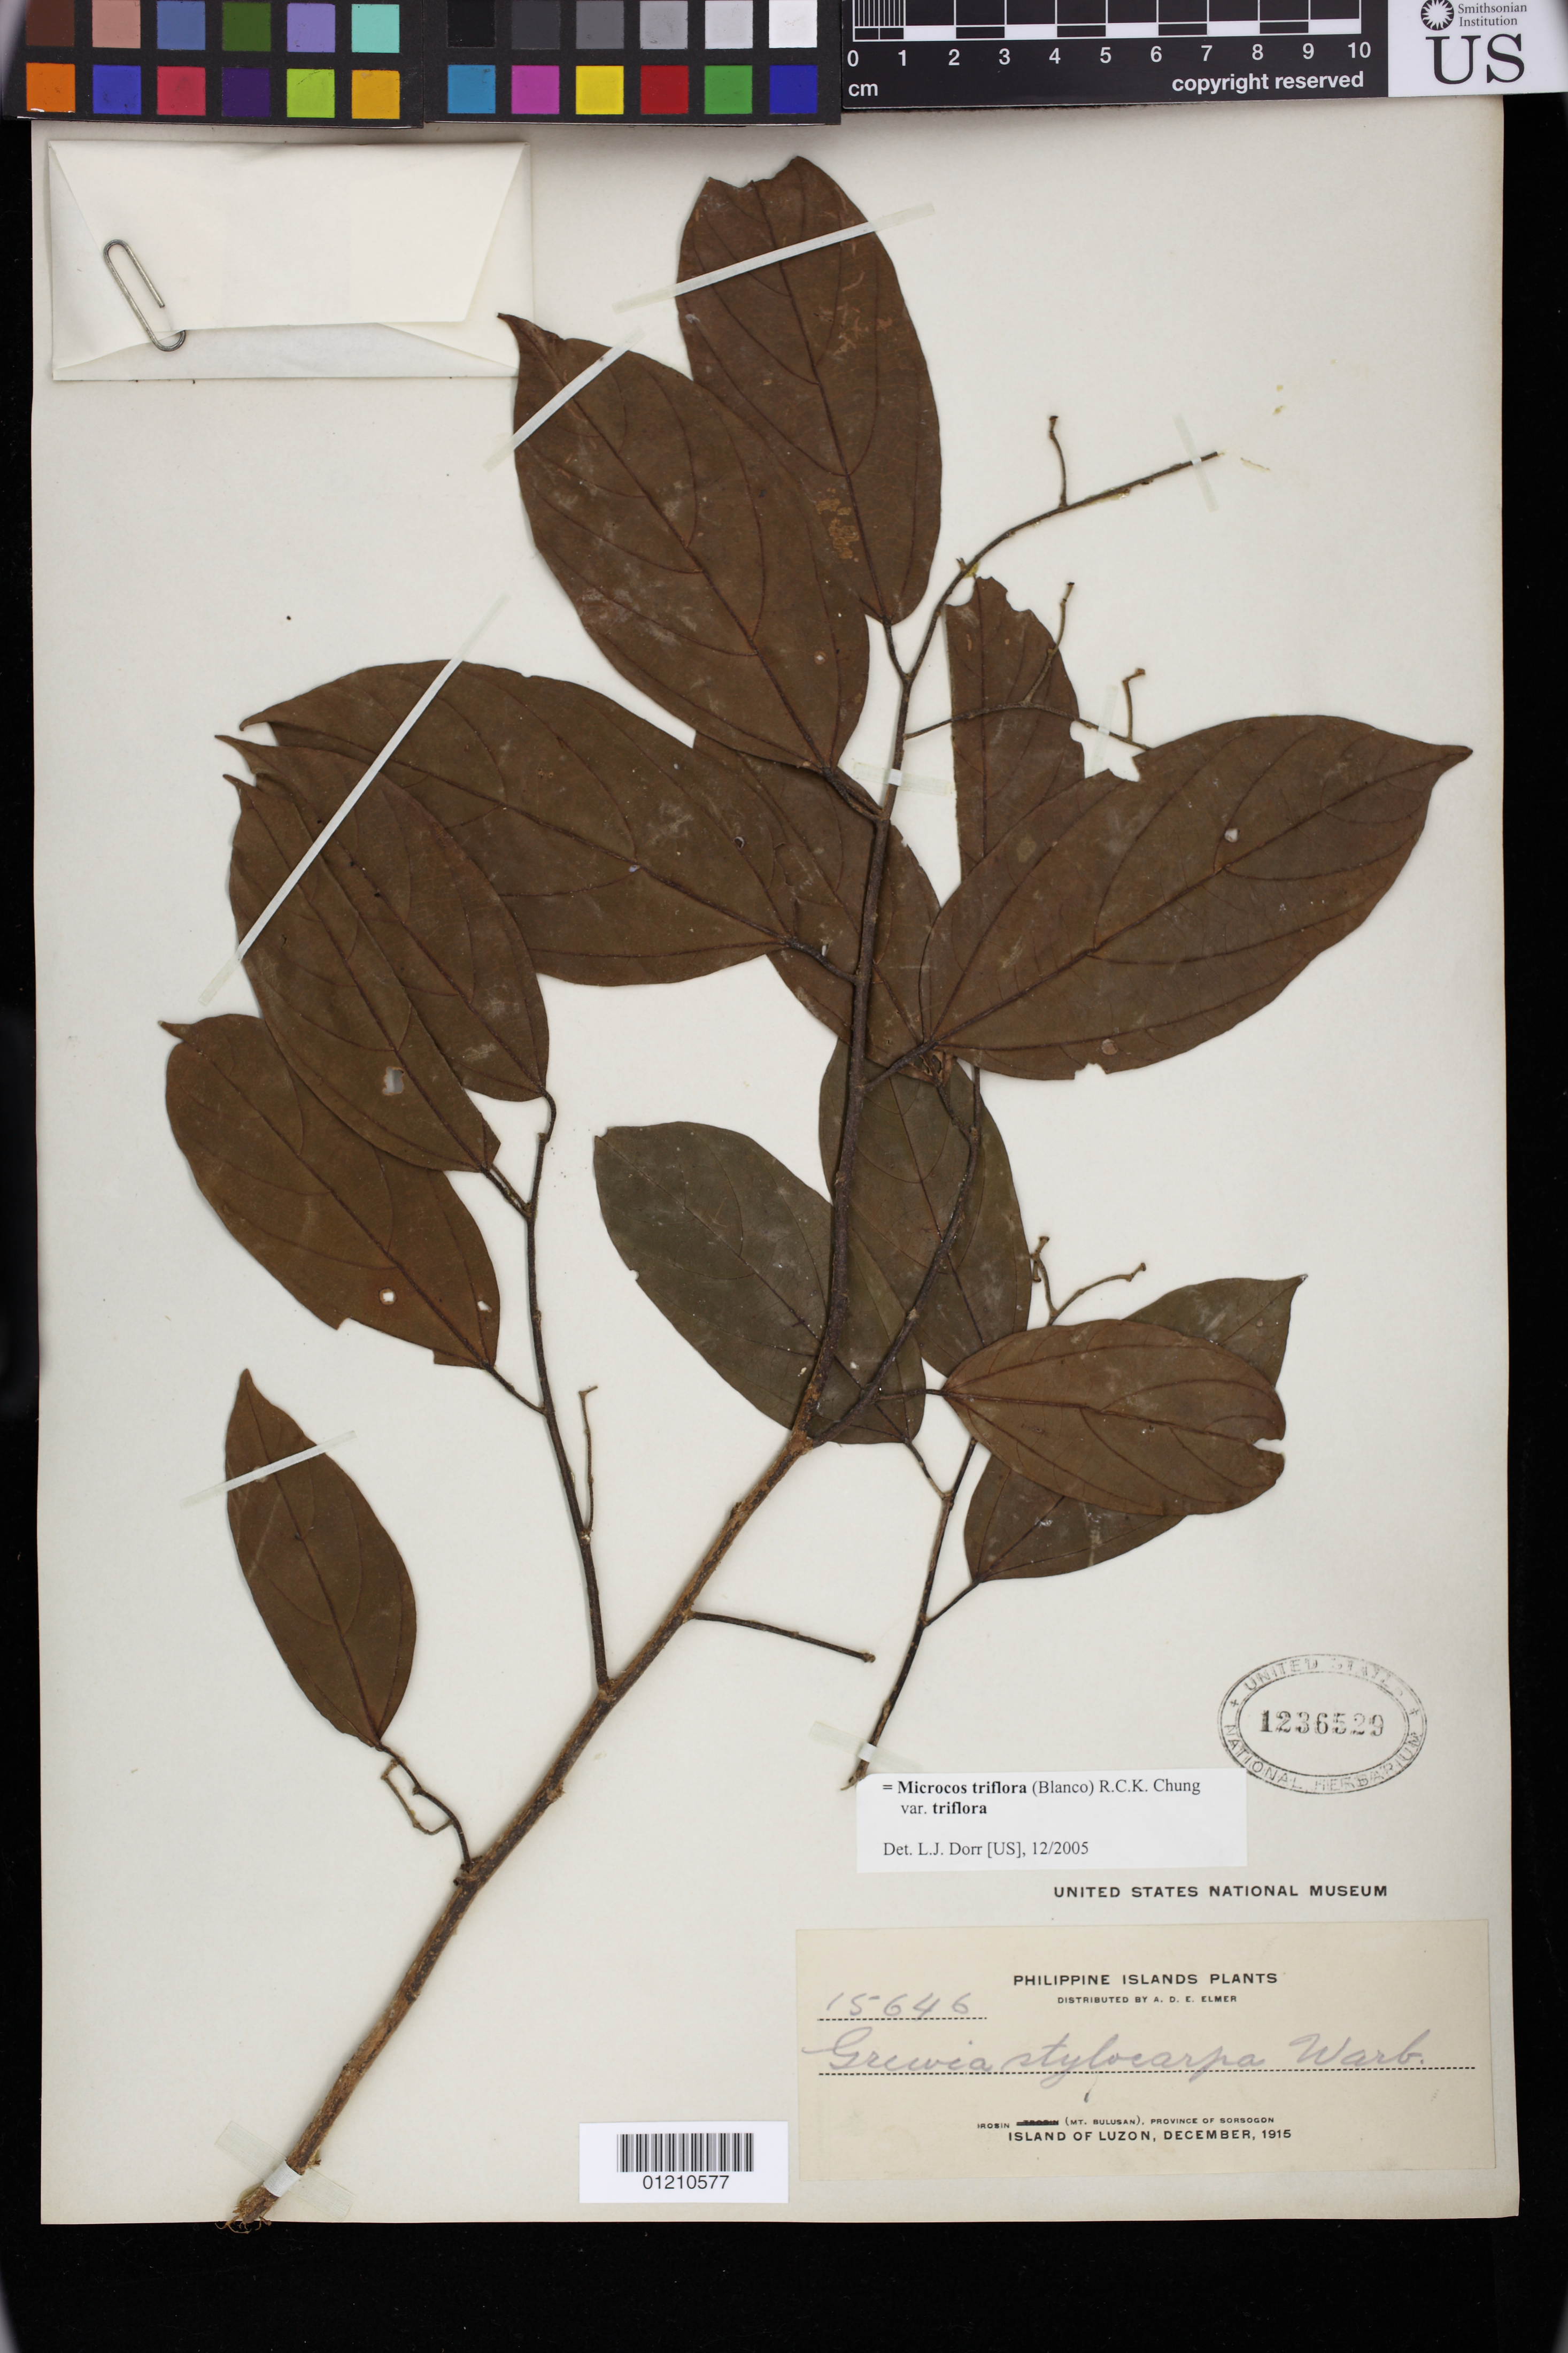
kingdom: Plantae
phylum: Tracheophyta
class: Magnoliopsida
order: Malvales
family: Malvaceae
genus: Microcos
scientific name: Microcos triflora var. triflora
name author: (Blanco) R.C.K. Chung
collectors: A. D. E. Elmer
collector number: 15646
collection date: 1915-12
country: Philippines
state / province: Bicol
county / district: Sorsogon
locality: Irosin, (Mt. Bulusan)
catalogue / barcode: US 1236529